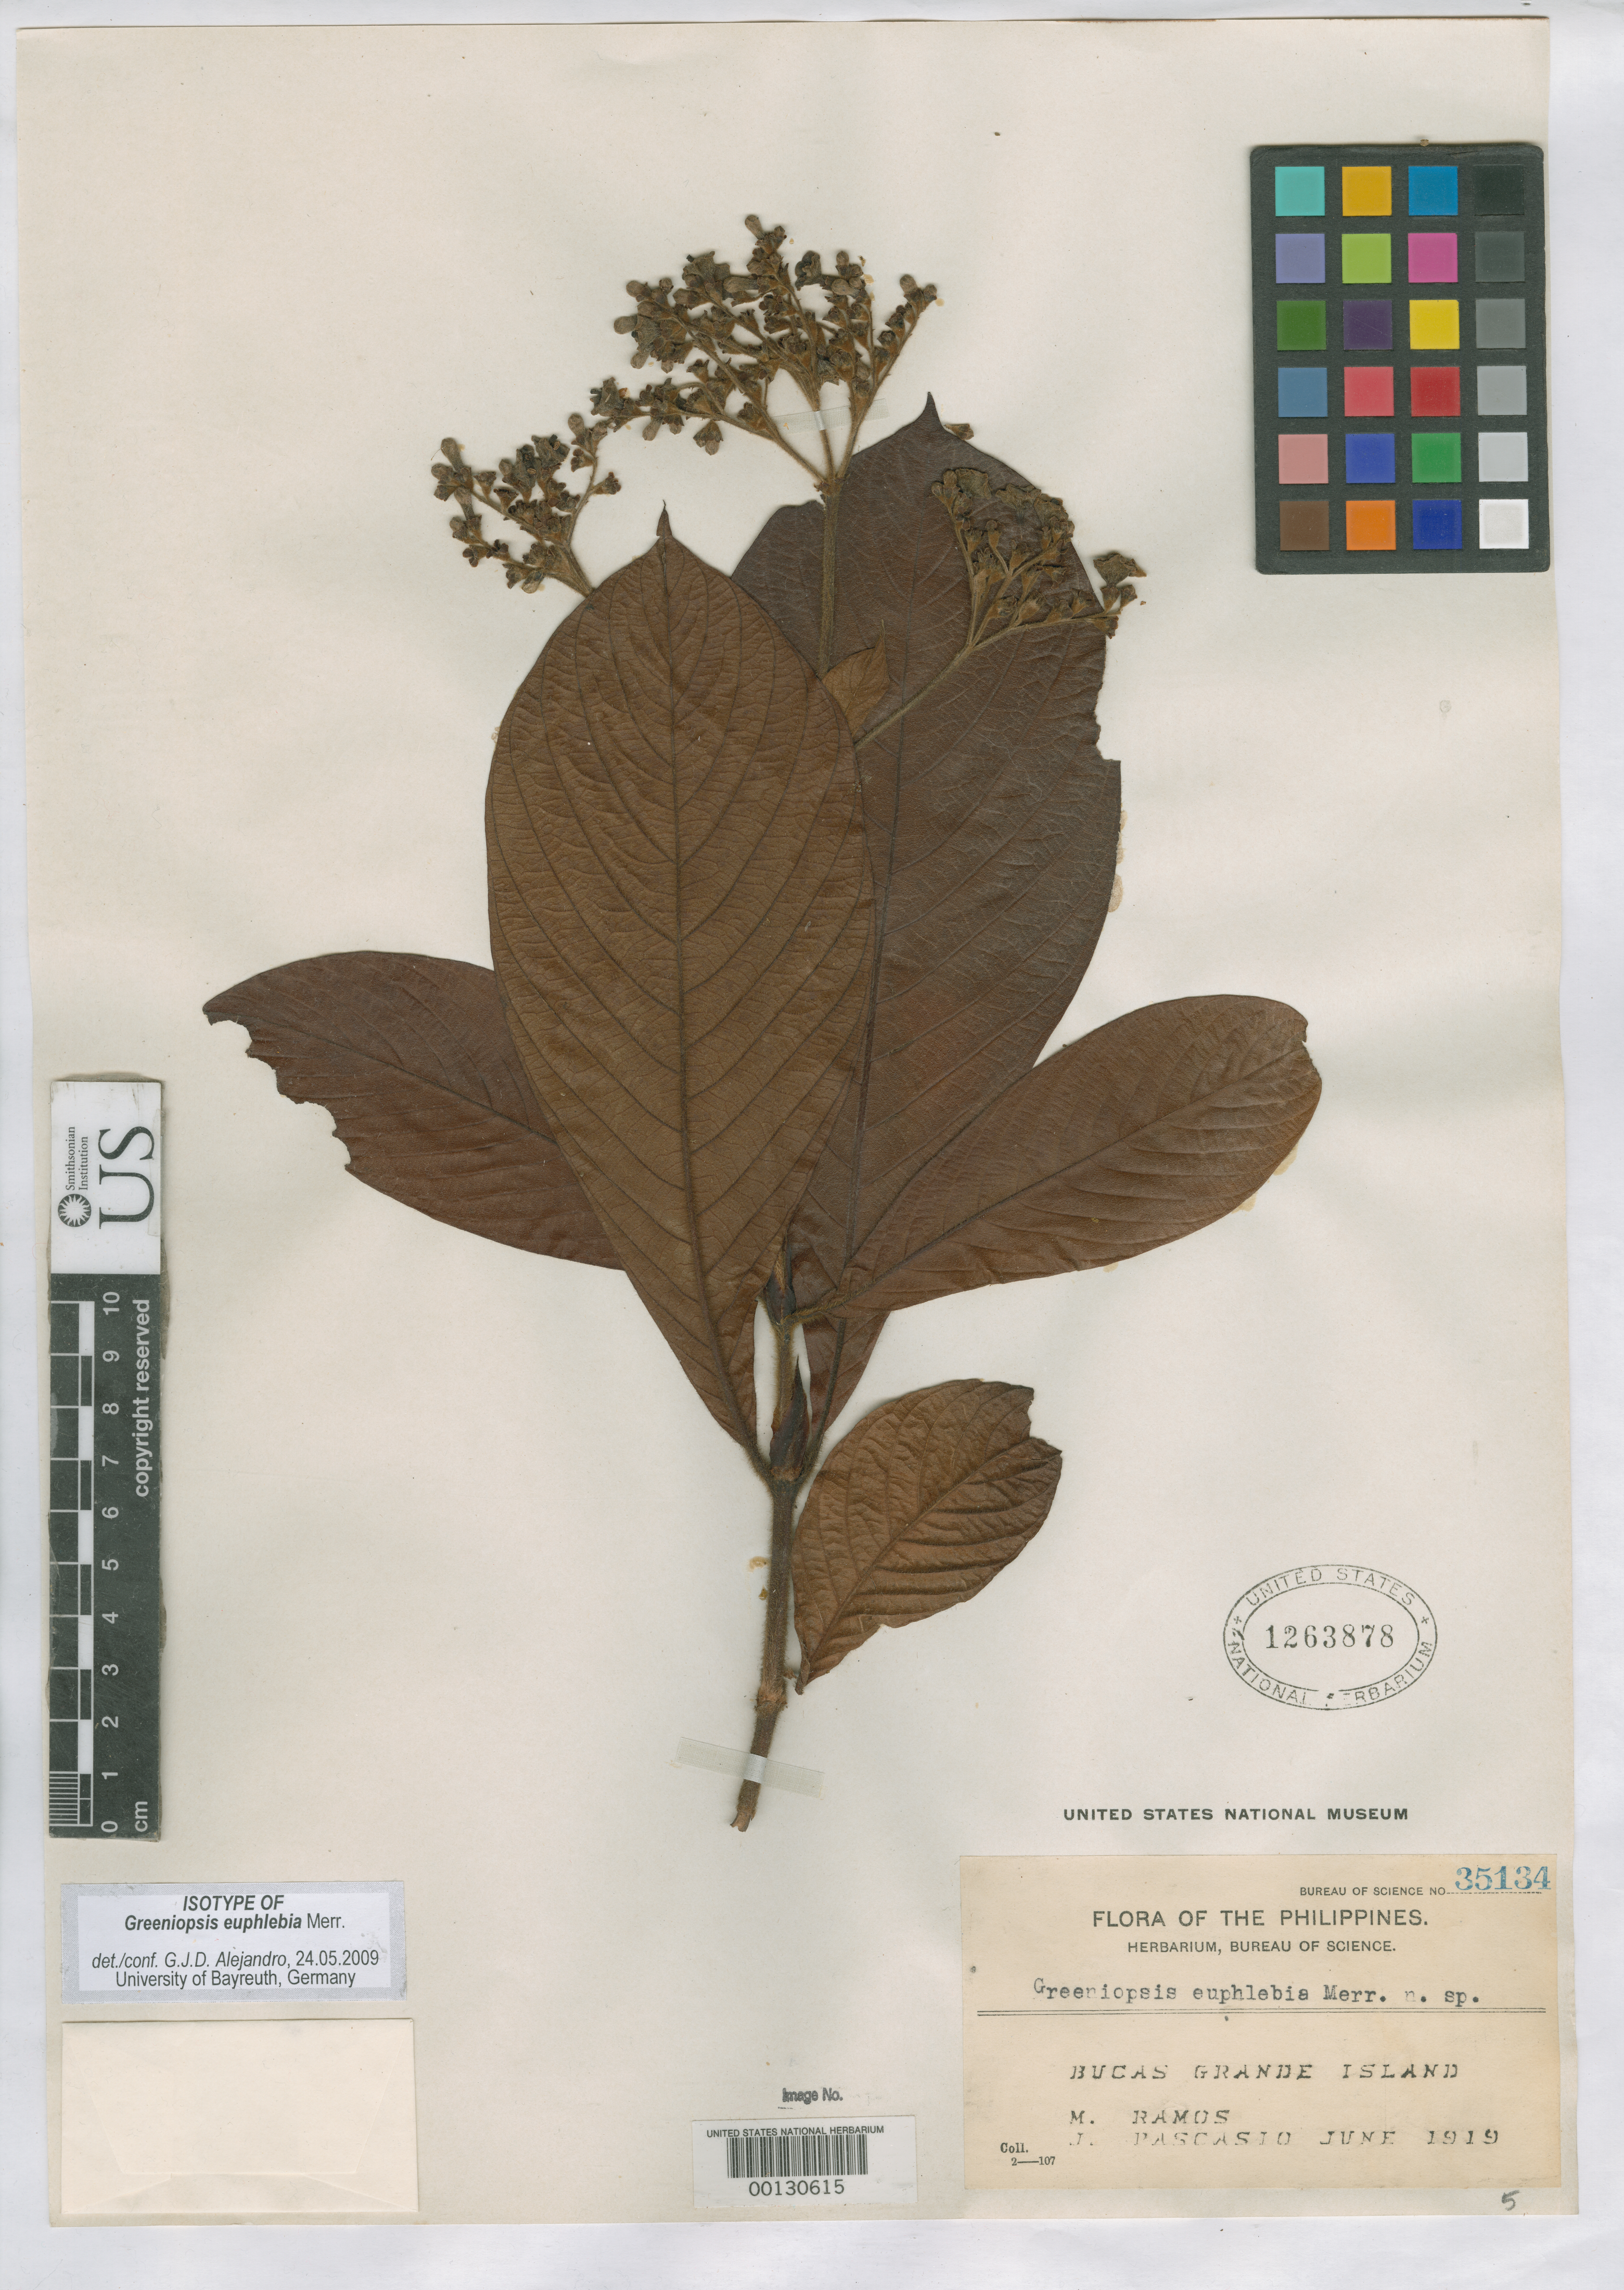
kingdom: Plantae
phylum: Tracheophyta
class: Magnoliopsida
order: Gentianales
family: Rubiaceae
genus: Greeniopsis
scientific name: Greeniopsis euphlebia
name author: Merr.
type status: Isotype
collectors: M. Ramos & J. Pascasio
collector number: Bur. Sci. 35134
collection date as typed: Jun 1919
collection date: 1919-06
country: Philippines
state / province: Caraga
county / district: Surigao del Norte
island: Bucas Grande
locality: Bucas Grande Island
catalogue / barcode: US 1263878